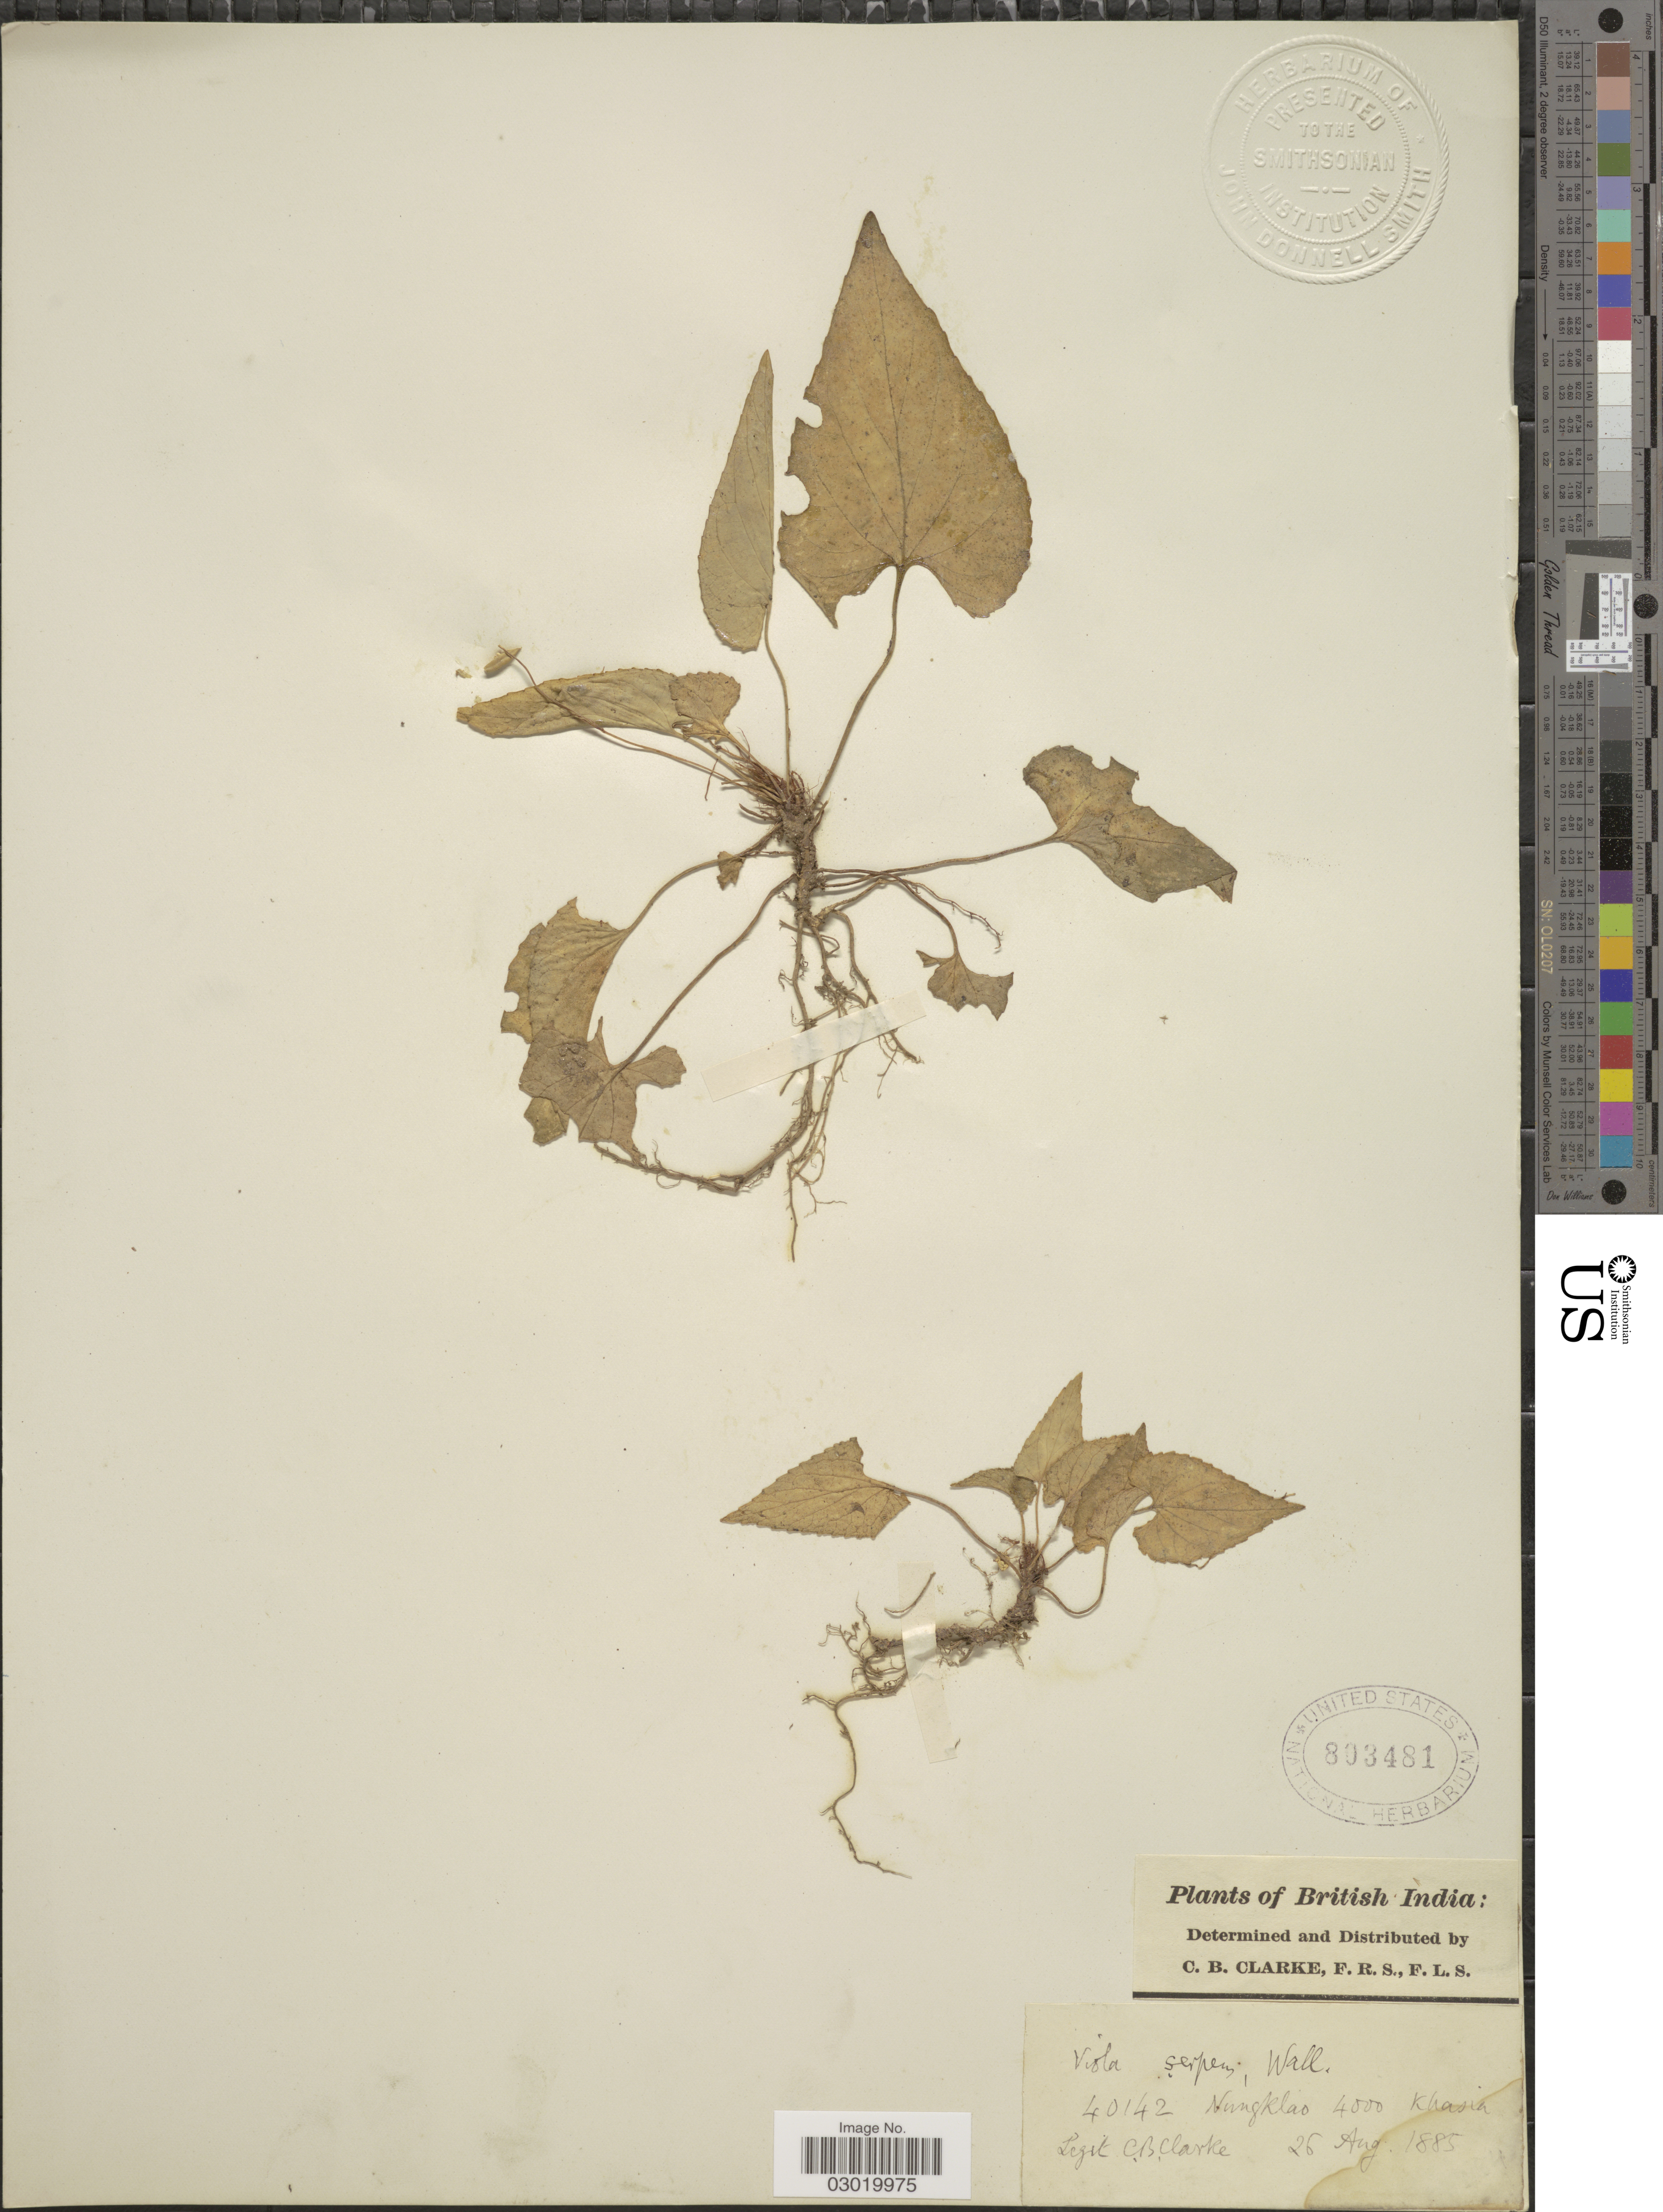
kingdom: Plantae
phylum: Tracheophyta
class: Magnoliopsida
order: Malpighiales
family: Violaceae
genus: Viola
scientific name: Viola pilosa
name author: Blume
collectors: C. B. Clarke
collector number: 40142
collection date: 1885-08-26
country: India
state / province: Meghalaya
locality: British India. Nungklao. Khasia.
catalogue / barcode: US 803481